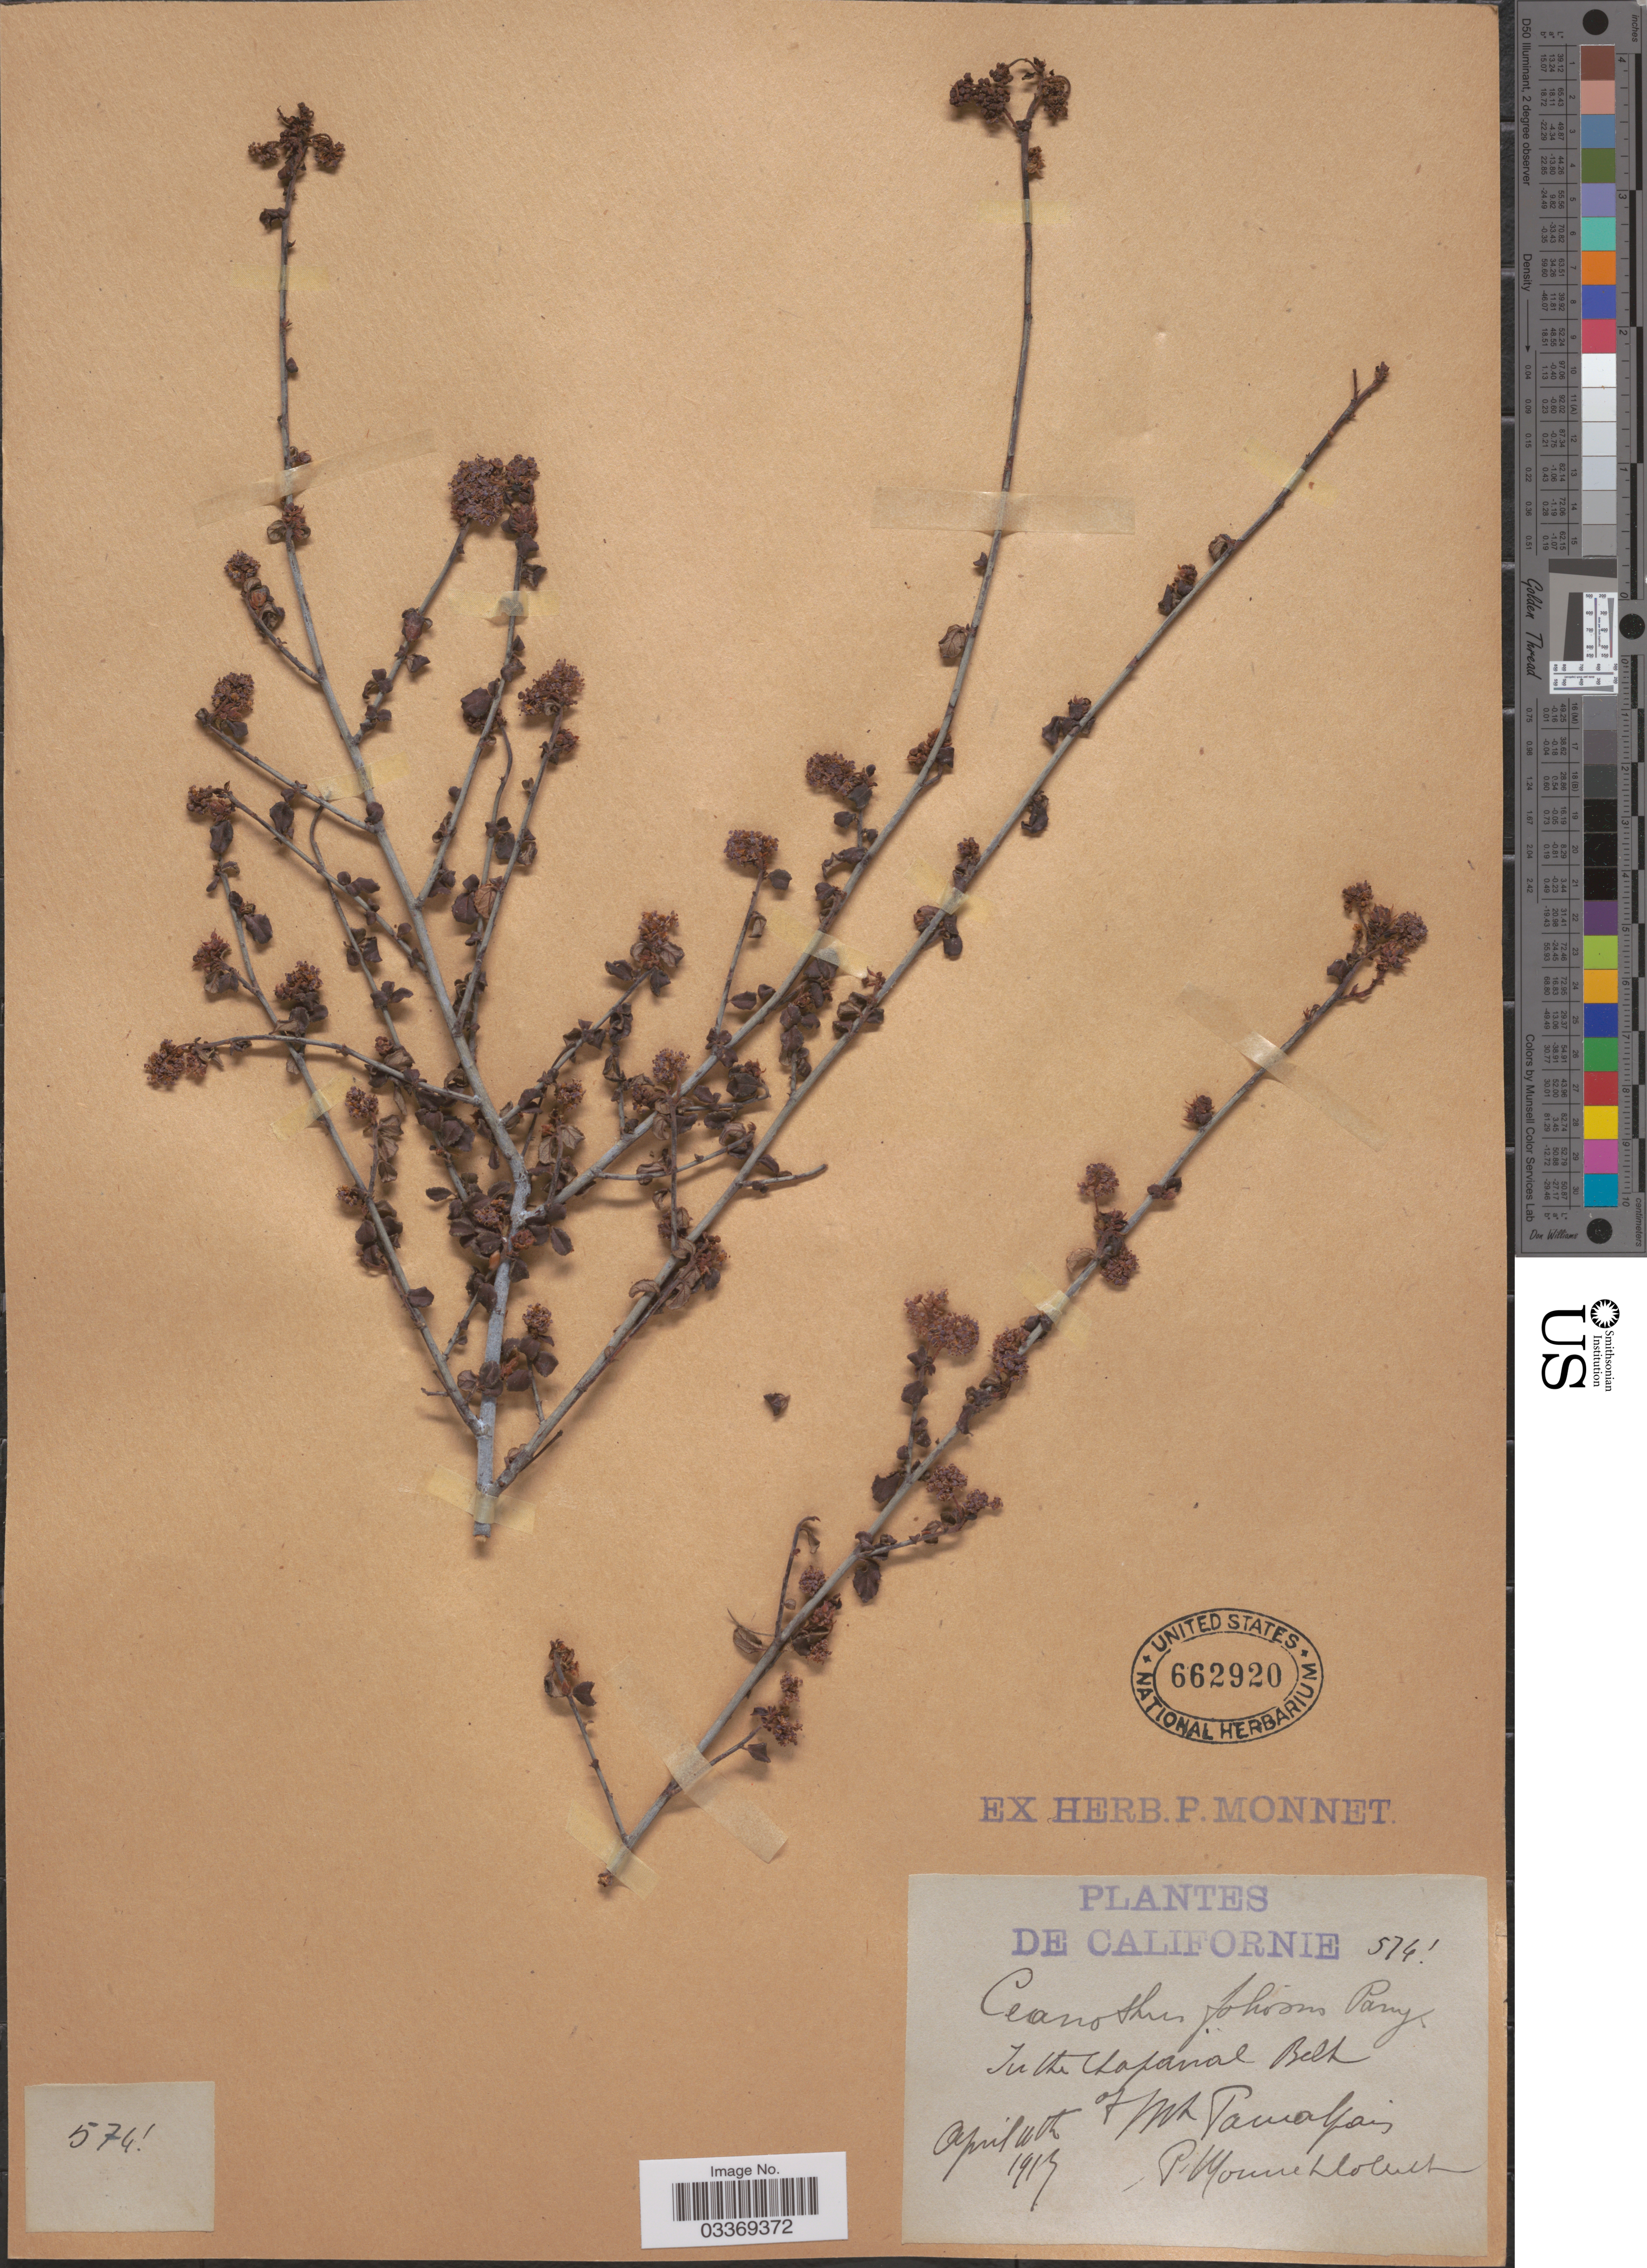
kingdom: Plantae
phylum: Tracheophyta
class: Magnoliopsida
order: Rosales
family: Rhamnaceae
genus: Ceanothus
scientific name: Ceanothus foliosus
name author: Parry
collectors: P. Monnet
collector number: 574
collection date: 1913-04-11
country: United States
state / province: California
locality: In the Chaparral Belt of Mt. Tamalpais.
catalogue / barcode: US 662920